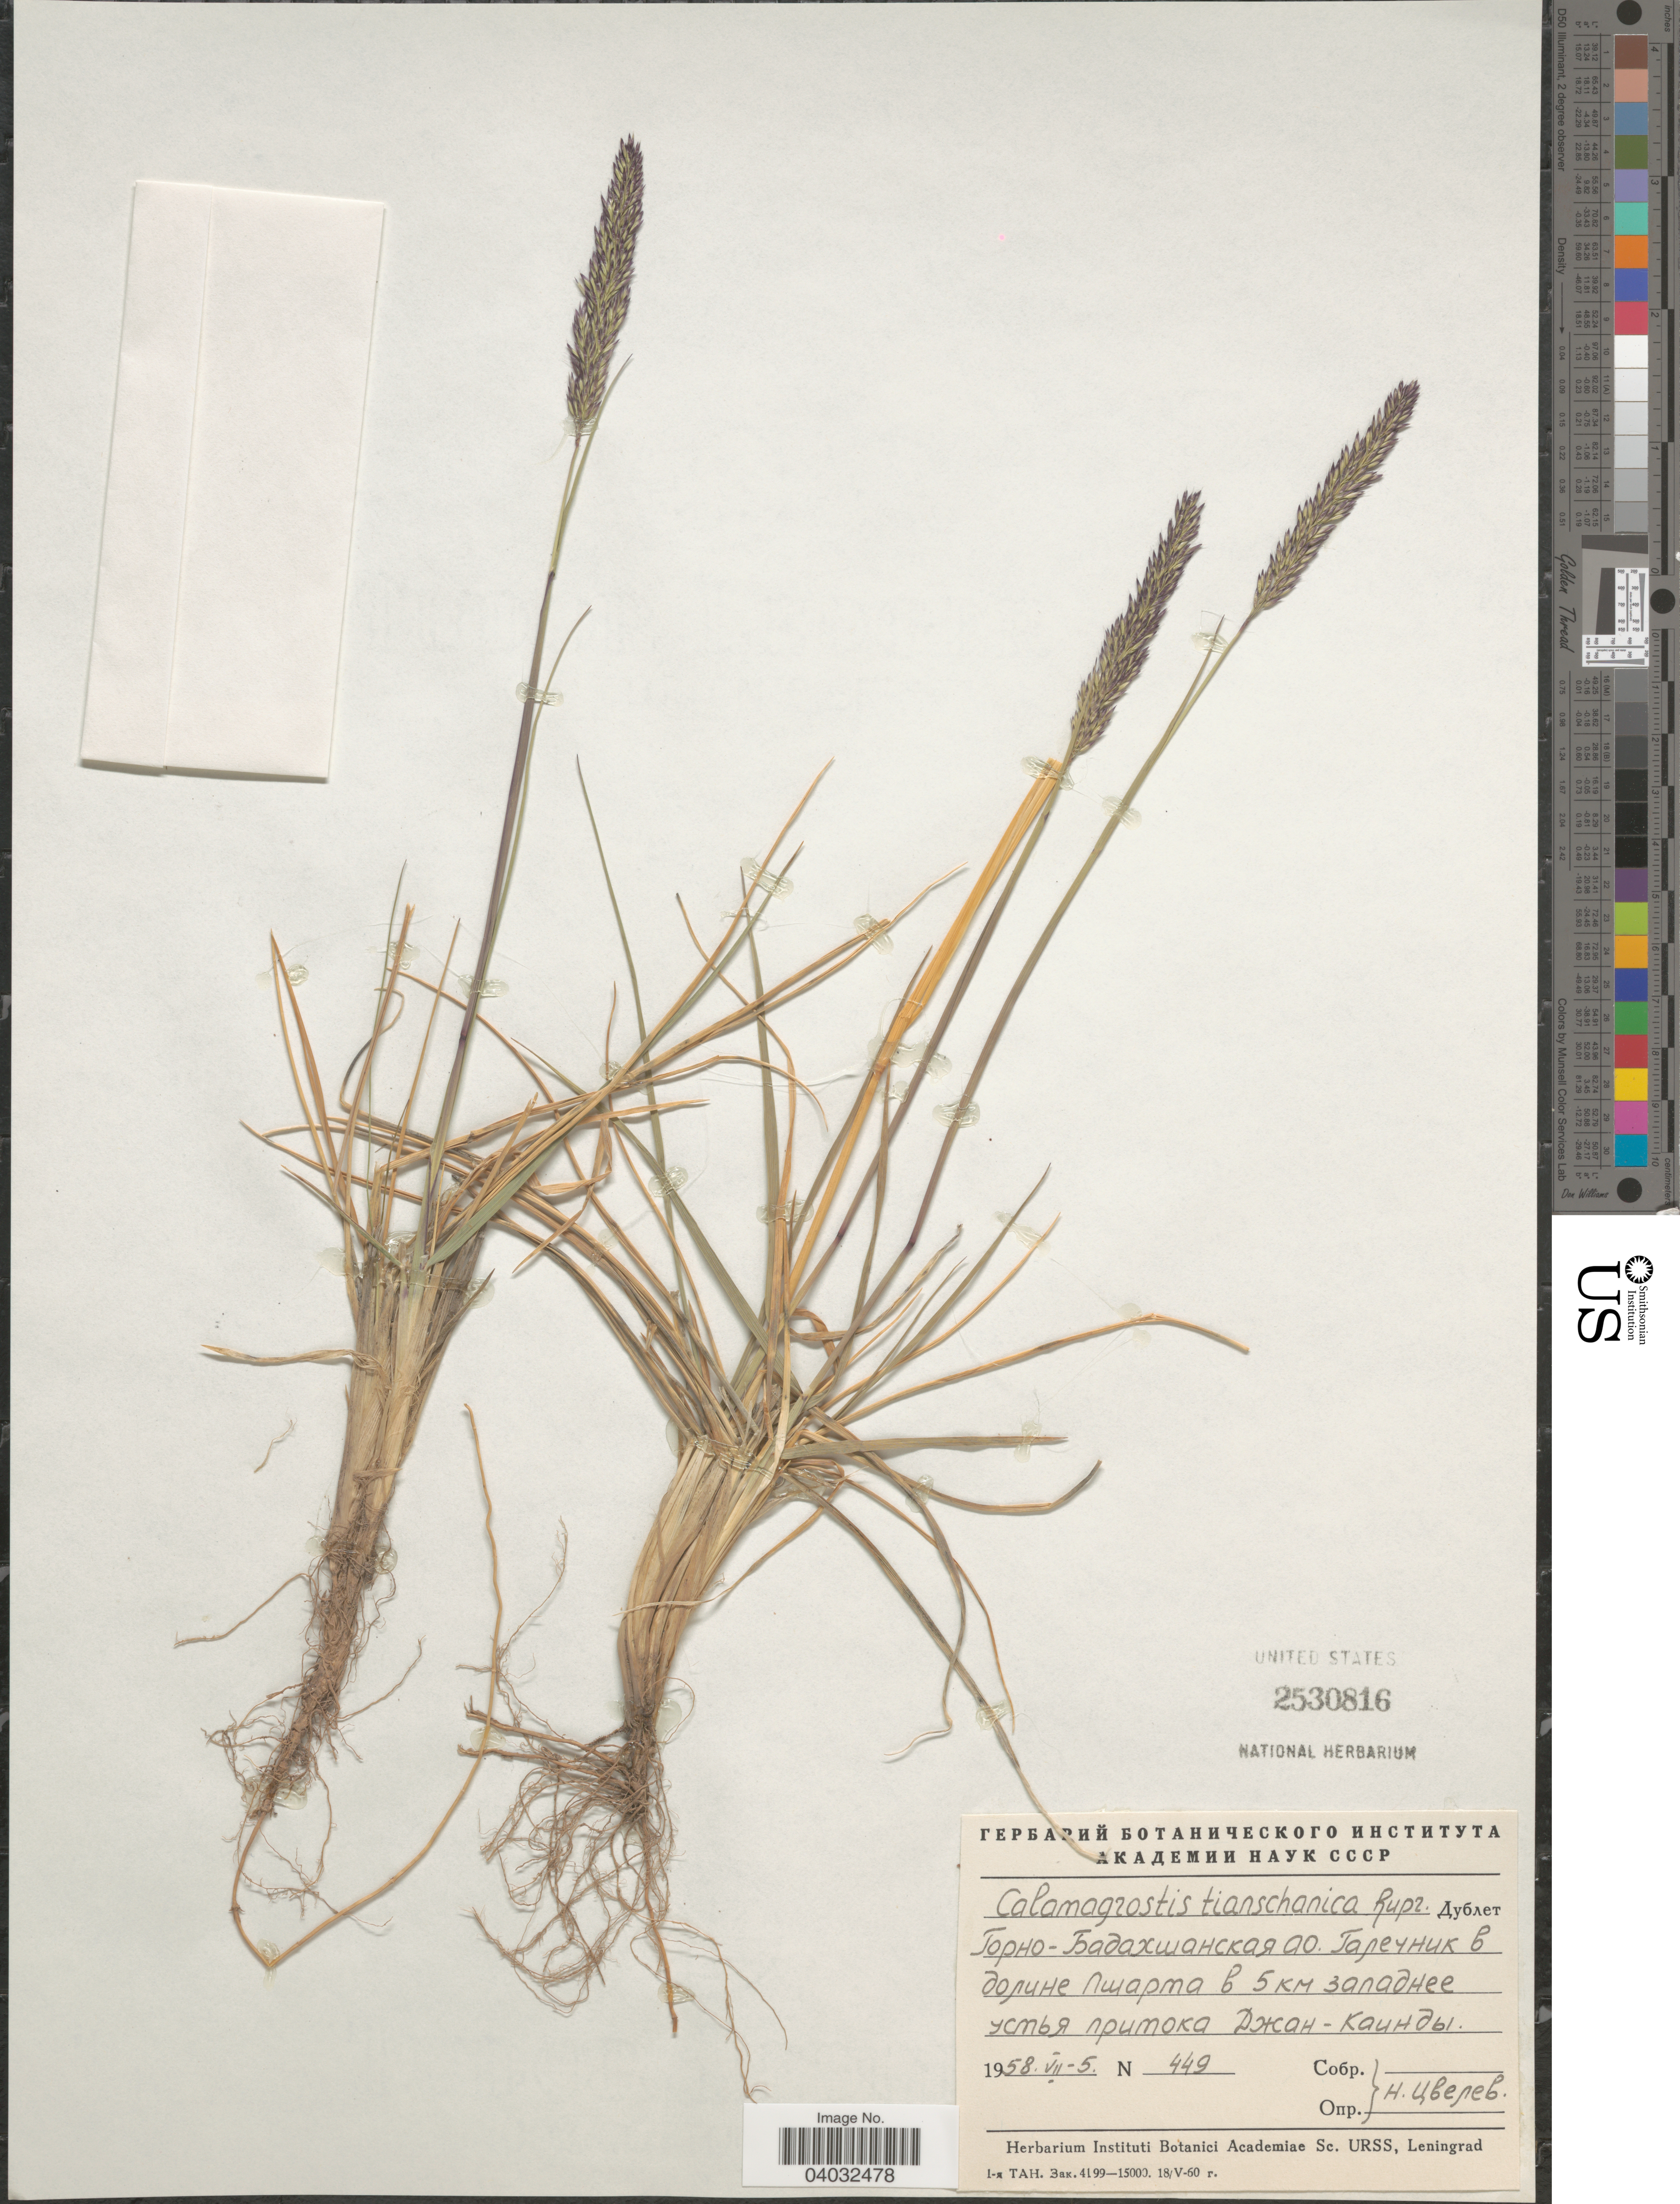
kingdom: Plantae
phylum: Tracheophyta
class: Liliopsida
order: Poales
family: Poaceae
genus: Calamagrostis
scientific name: Calamagrostis tianschanica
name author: Rupr.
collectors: N. Tsvelev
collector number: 449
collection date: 1958-07-05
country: Tajikistan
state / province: Gorno-Badakhstan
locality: Valley of river Pshart, 5 km W of mouth of river Kaindi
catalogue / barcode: US 2530816